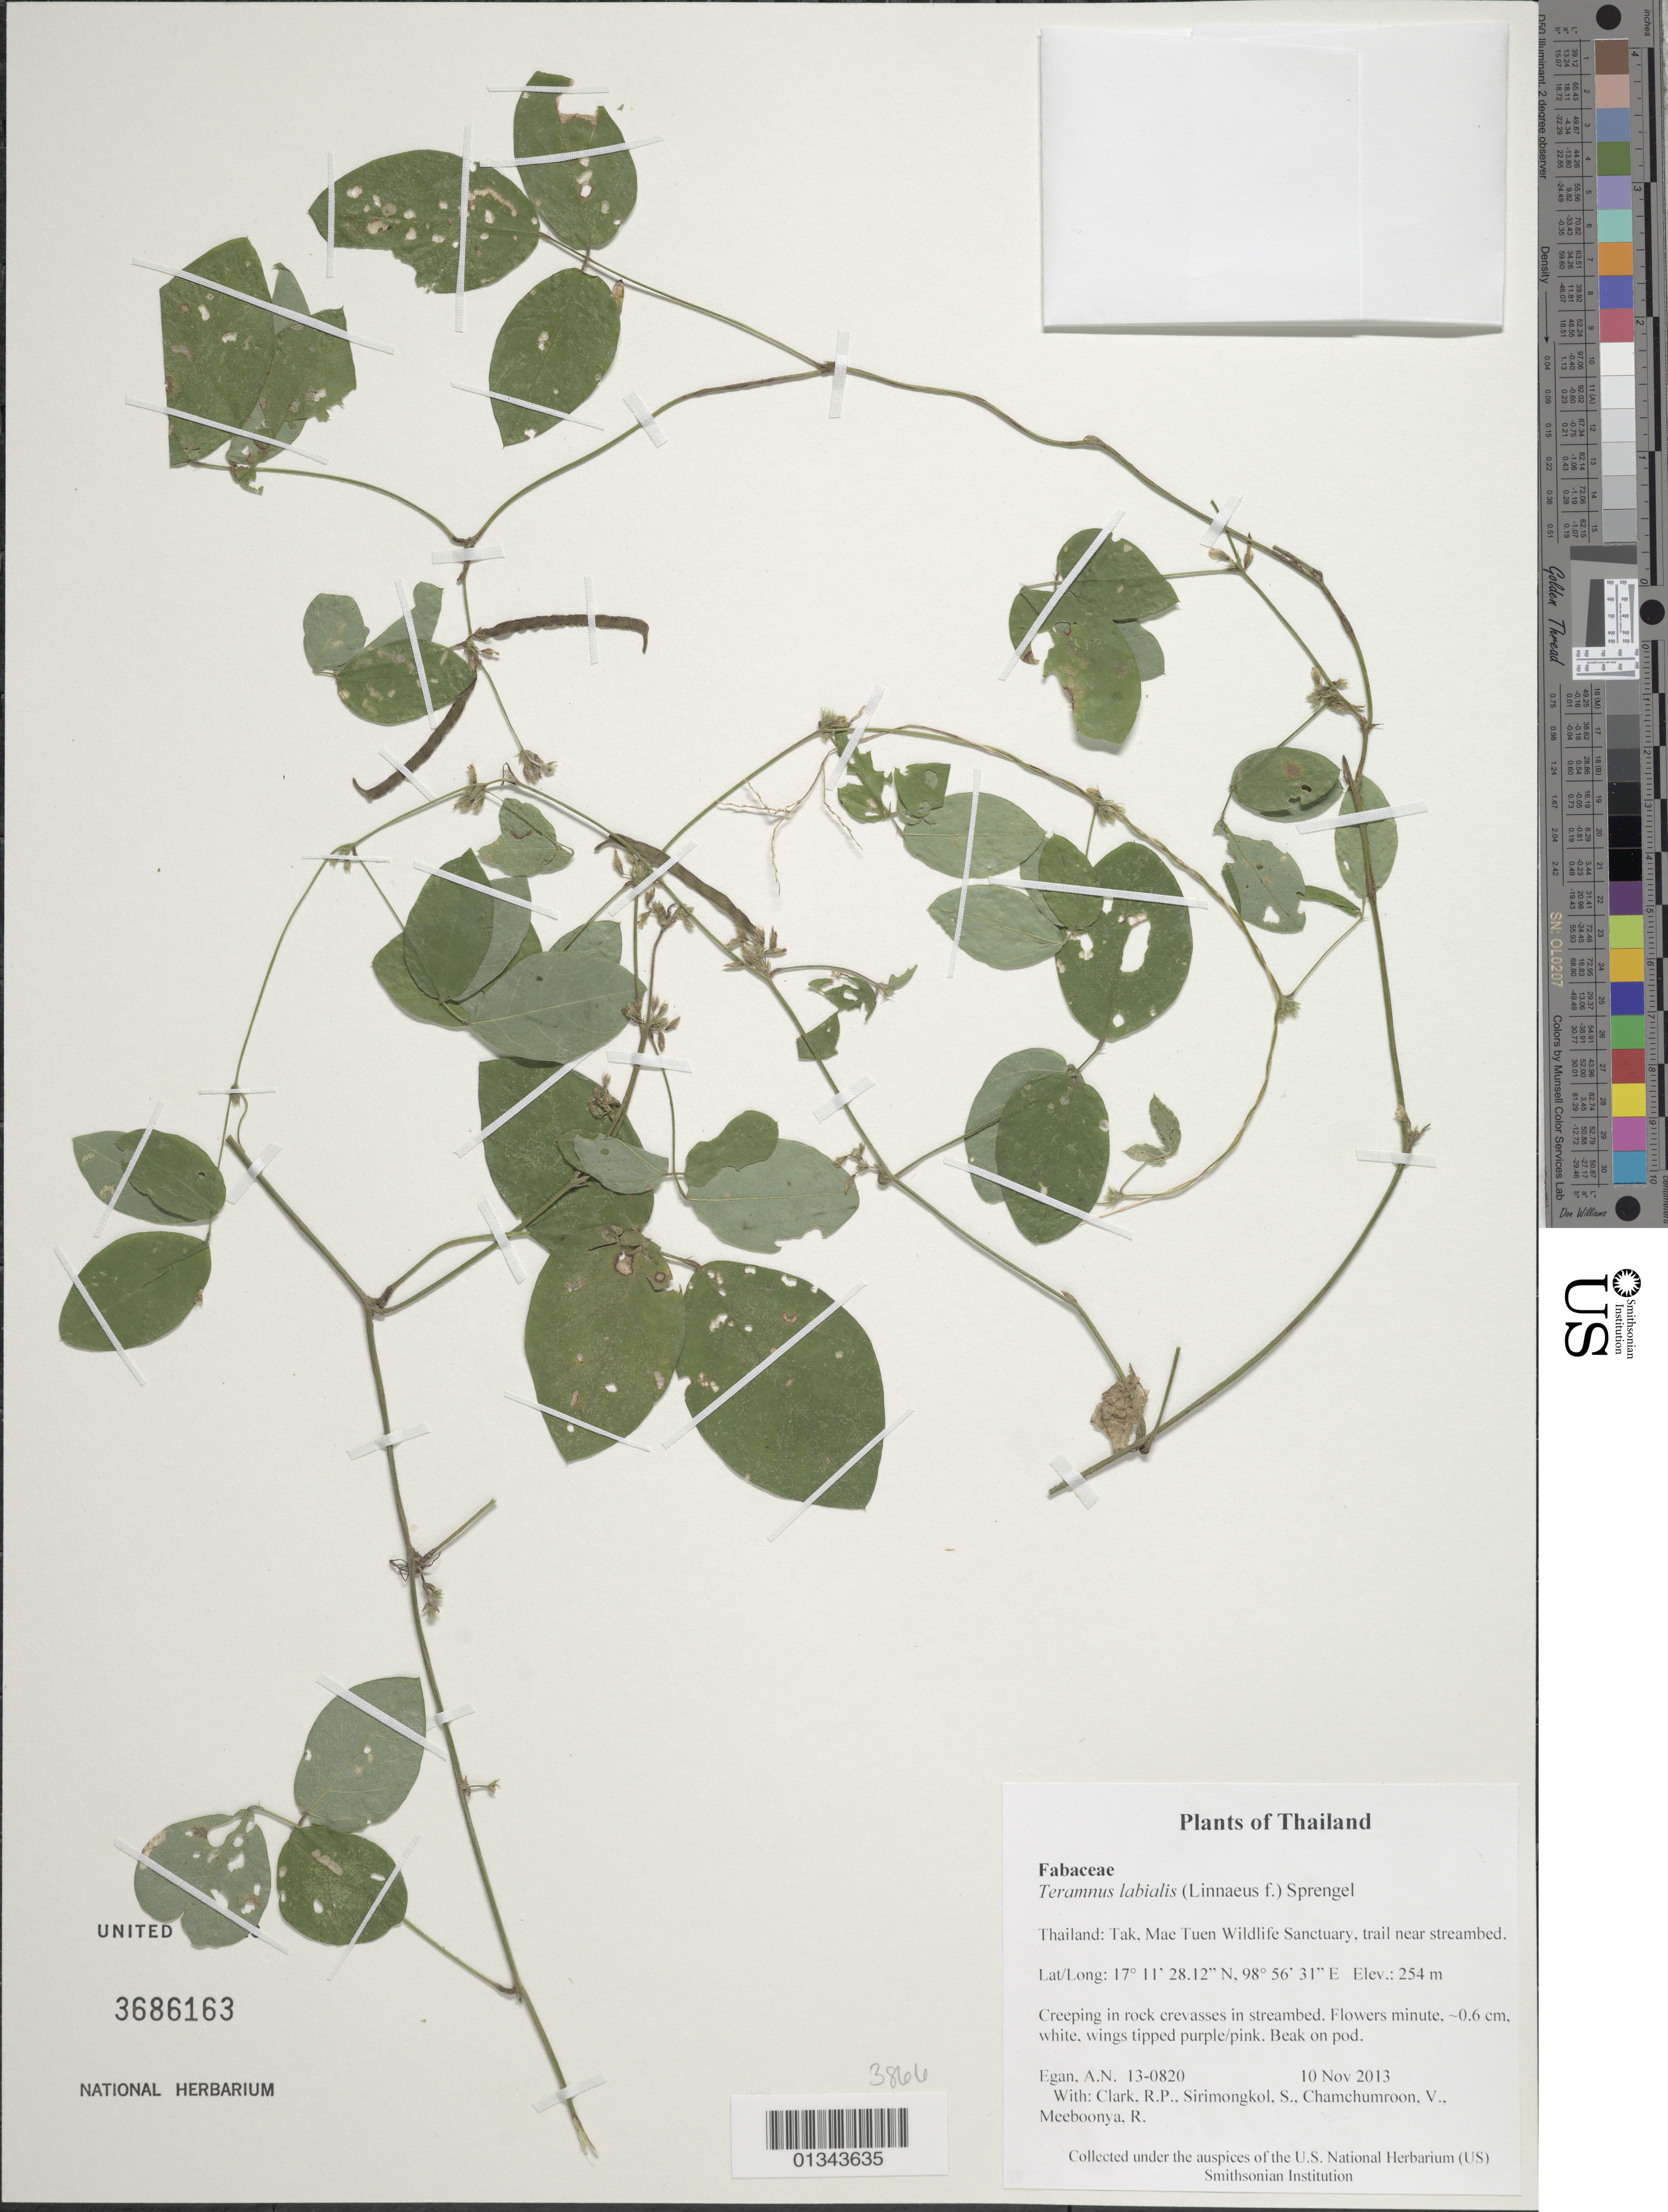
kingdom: Plantae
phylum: Tracheophyta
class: Magnoliopsida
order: Fabales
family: Fabaceae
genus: Teramnus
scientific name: Teramnus labialis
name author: (L. f.) Spreng.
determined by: Egan, Ashley N., (US), Smithsonian Institution - National Museum of Natural History (UNITED STATES)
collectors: A. N. Egan, R. P. Clark, S. Sirimongkol, V. Chamchumroon & R. Meeboonya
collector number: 13-0820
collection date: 2013-11-10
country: Thailand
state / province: Tak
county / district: Sam Ngao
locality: Mae Tuen Wildlife Sanctuary, trail near streambed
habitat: Creeping in rock crevasses in streambed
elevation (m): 254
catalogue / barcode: US 3686163